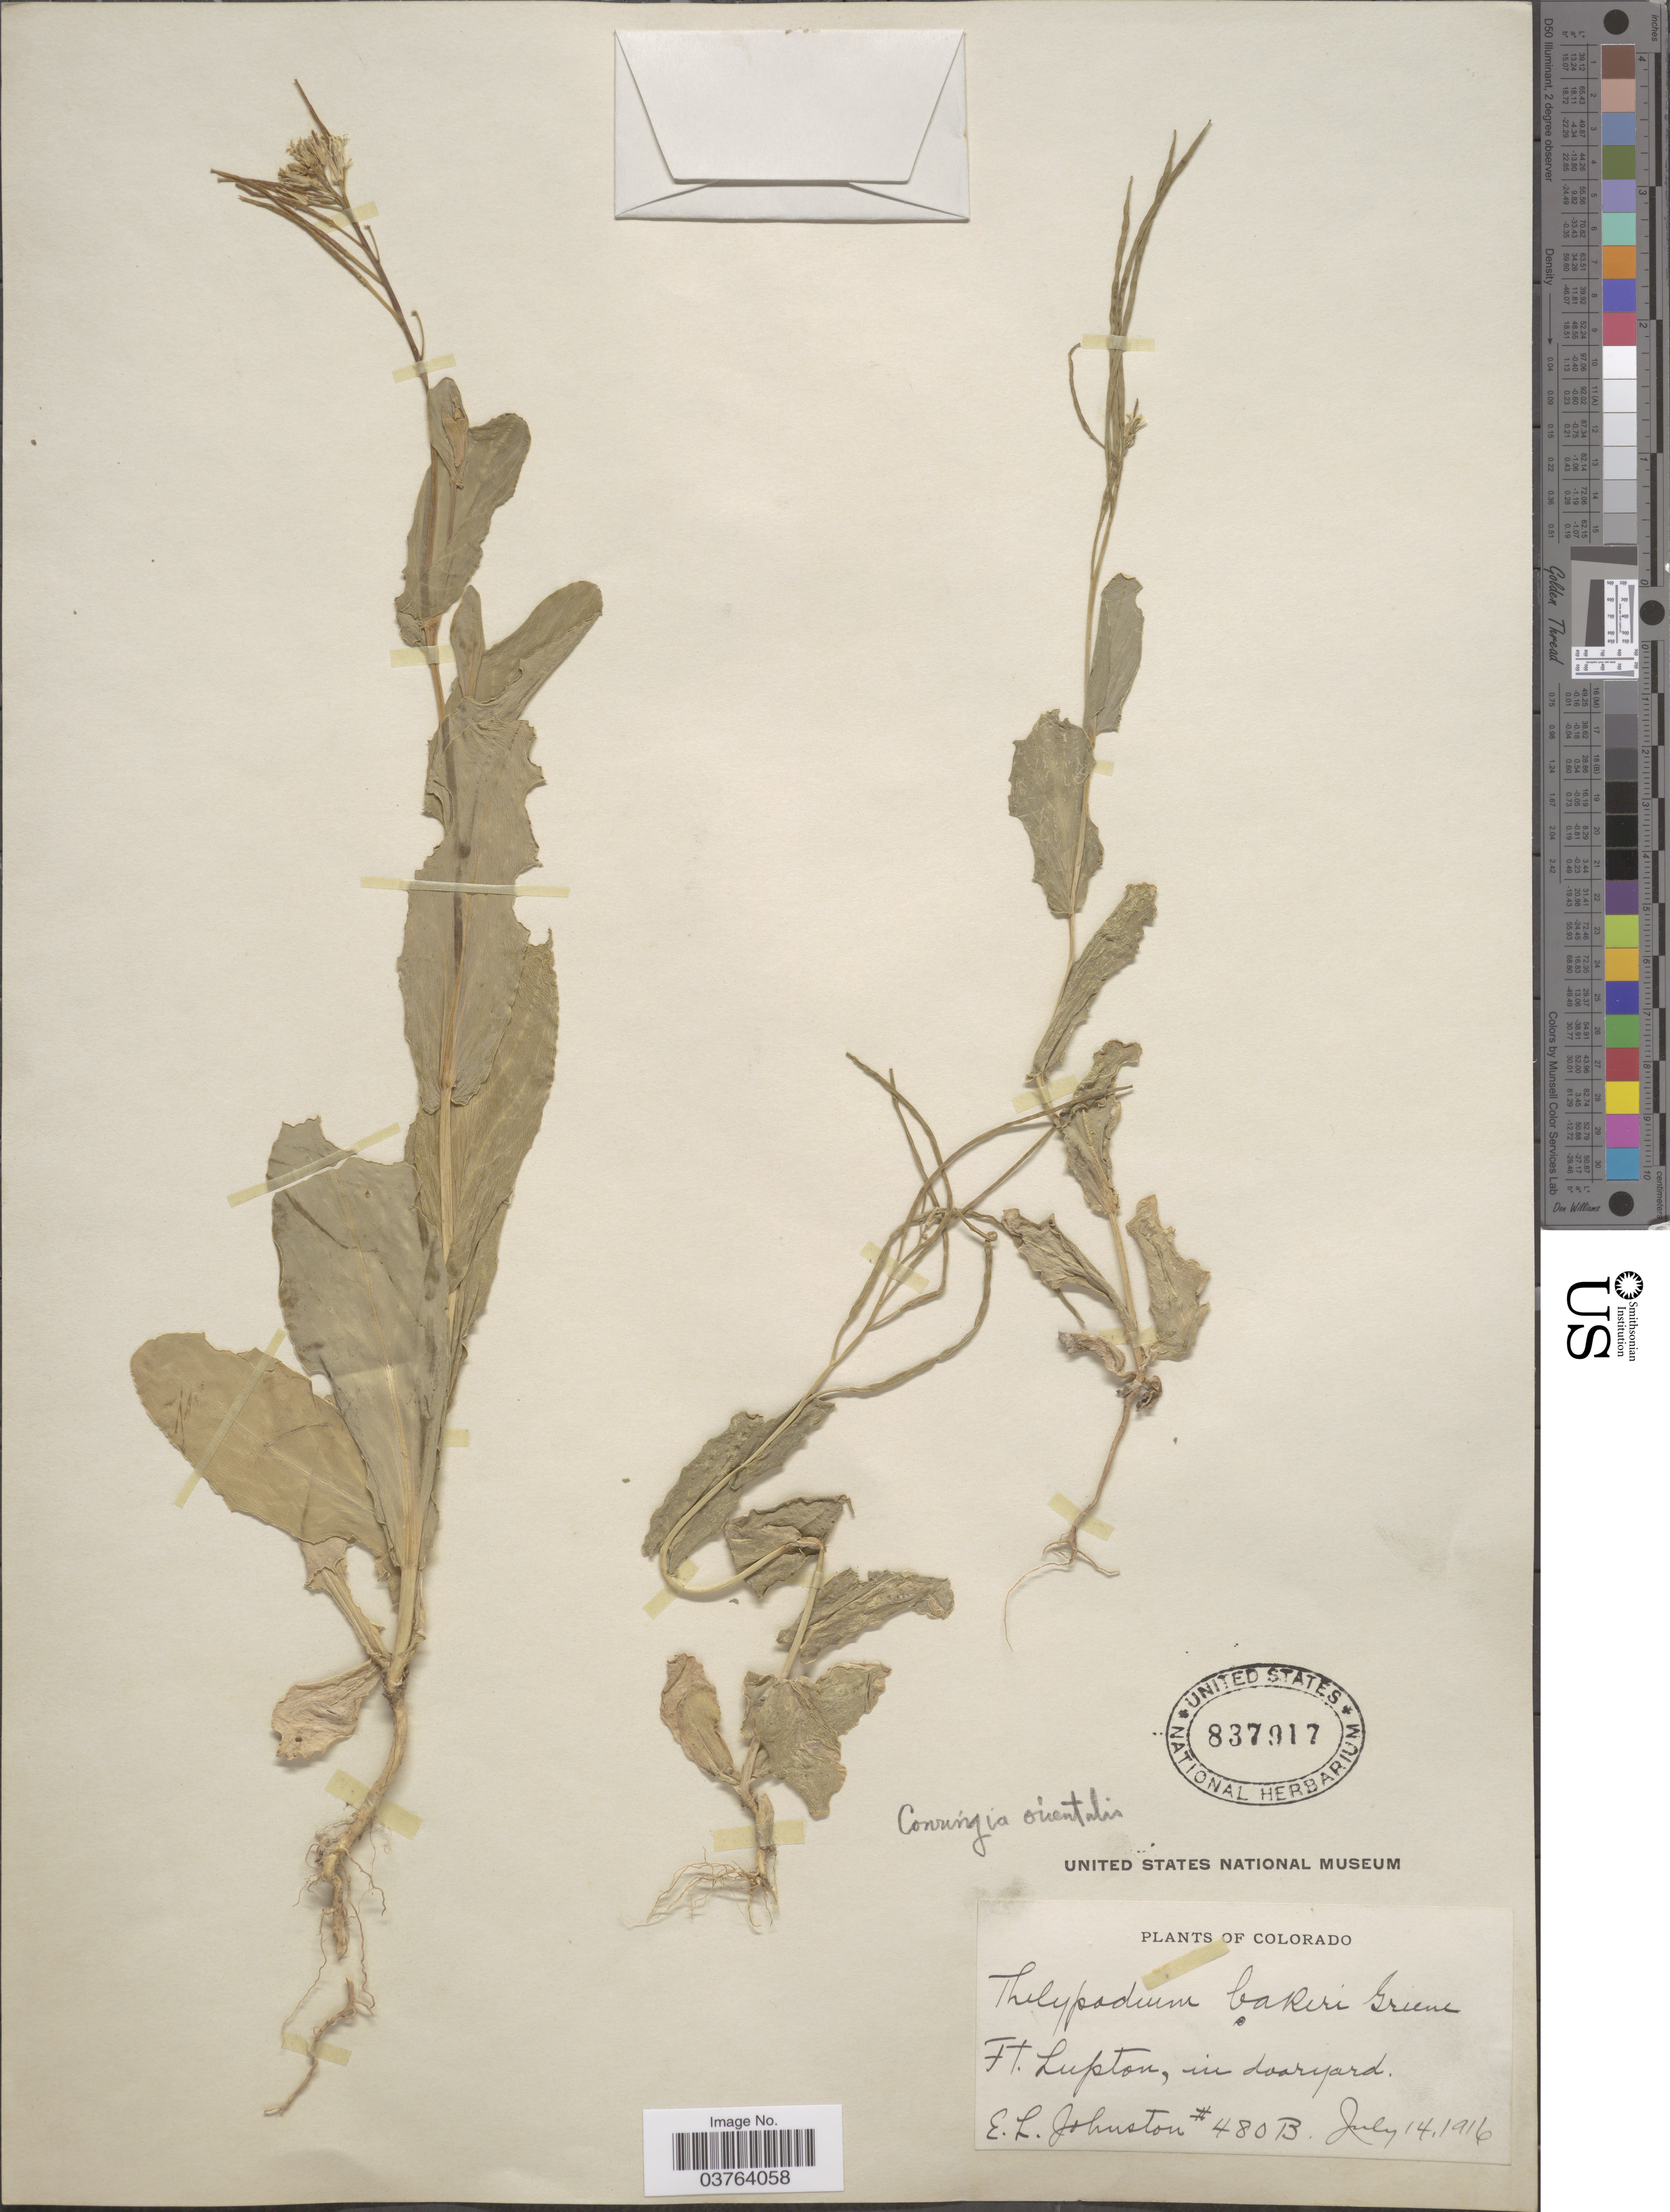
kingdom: Plantae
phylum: Tracheophyta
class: Magnoliopsida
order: Brassicales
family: Brassicaceae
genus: Conringia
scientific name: Conringia orientalis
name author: (L.) C. Presl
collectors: E. L. Johnston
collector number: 480B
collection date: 1916-07-14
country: United States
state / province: Colorado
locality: Ft. Lupton, in dooryard.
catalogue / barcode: US 837917